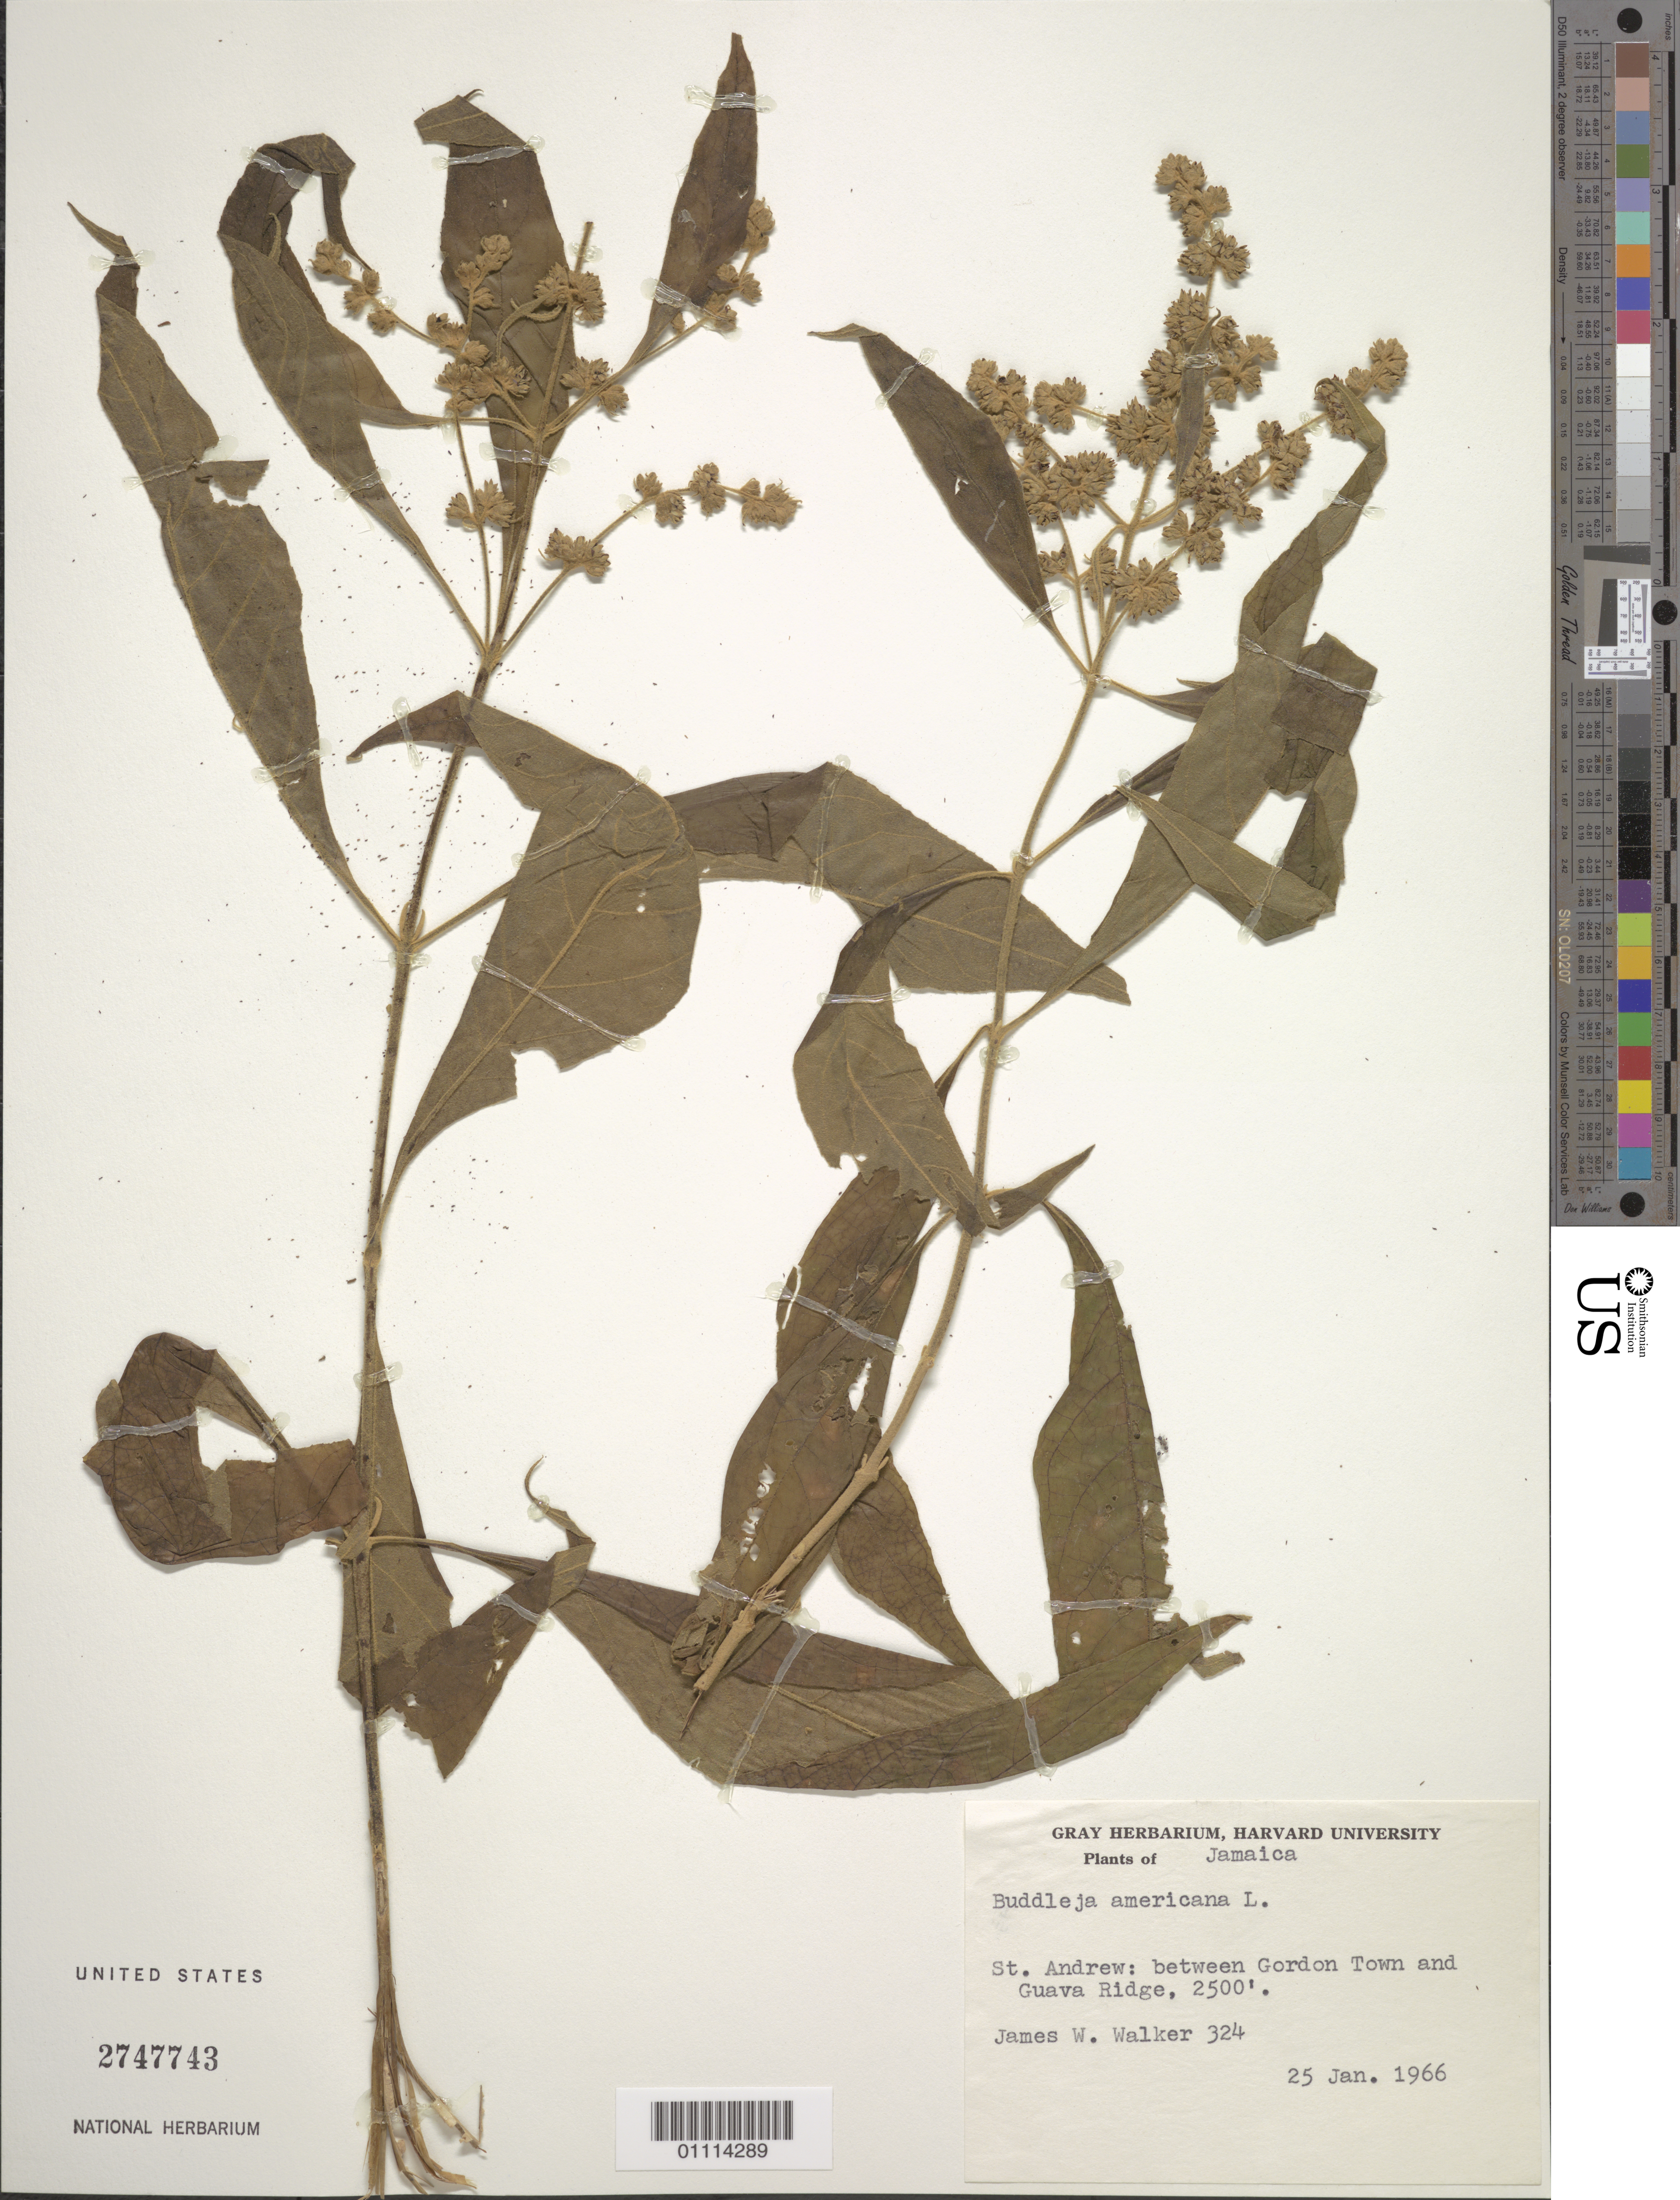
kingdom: Plantae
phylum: Tracheophyta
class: Magnoliopsida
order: Lamiales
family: Scrophulariaceae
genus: Buddleja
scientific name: Buddleja americana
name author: L.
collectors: J. W. Walker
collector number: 324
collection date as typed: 25 Jan 1966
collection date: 1966-01-25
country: Jamaica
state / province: Saint Andrew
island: Jamaica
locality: StAndrew: between Gordon Town and Guava Ridge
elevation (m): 762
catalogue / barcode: US 2747743